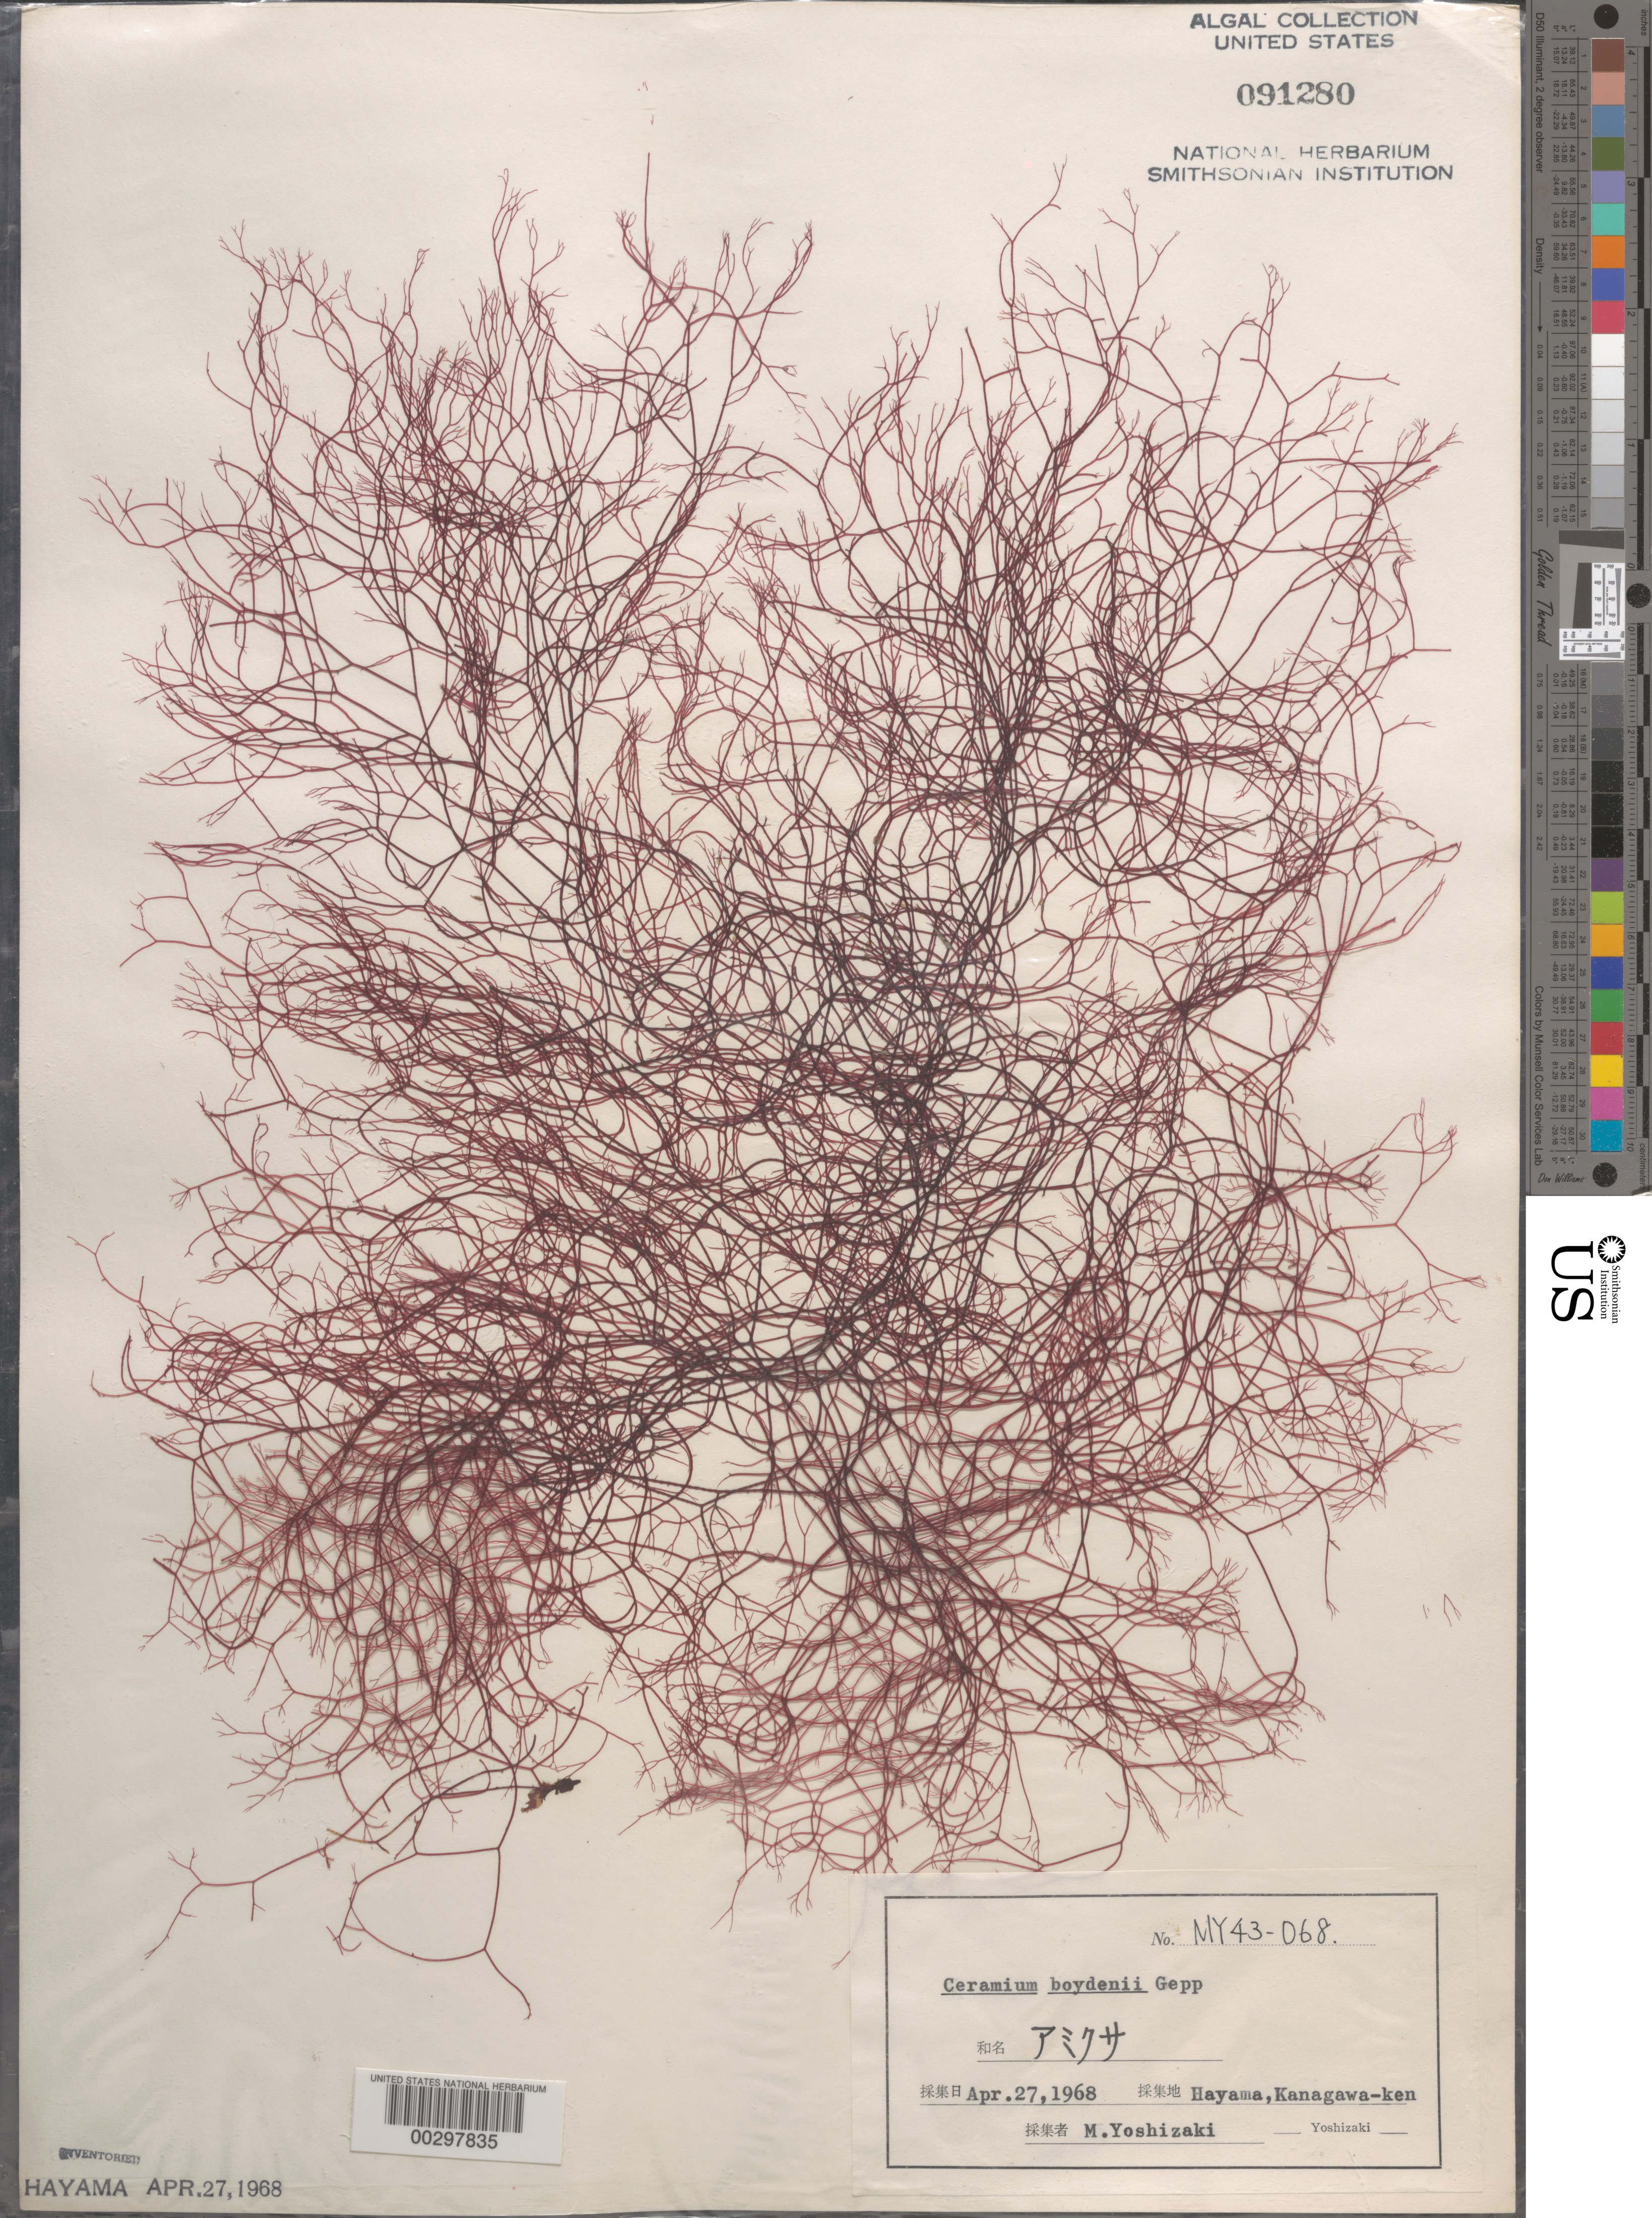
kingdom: Plantae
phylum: Rhodophyta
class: Florideophyceae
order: Ceramiales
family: Ceramiaceae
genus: Ceramium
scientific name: Ceramium boydenii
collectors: M. Yoshizaki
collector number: My 43-068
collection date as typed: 27 Apr 1968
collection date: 1968-04-27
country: Japan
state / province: Kanagawa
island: Honshu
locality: Hayama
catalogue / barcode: US 91280